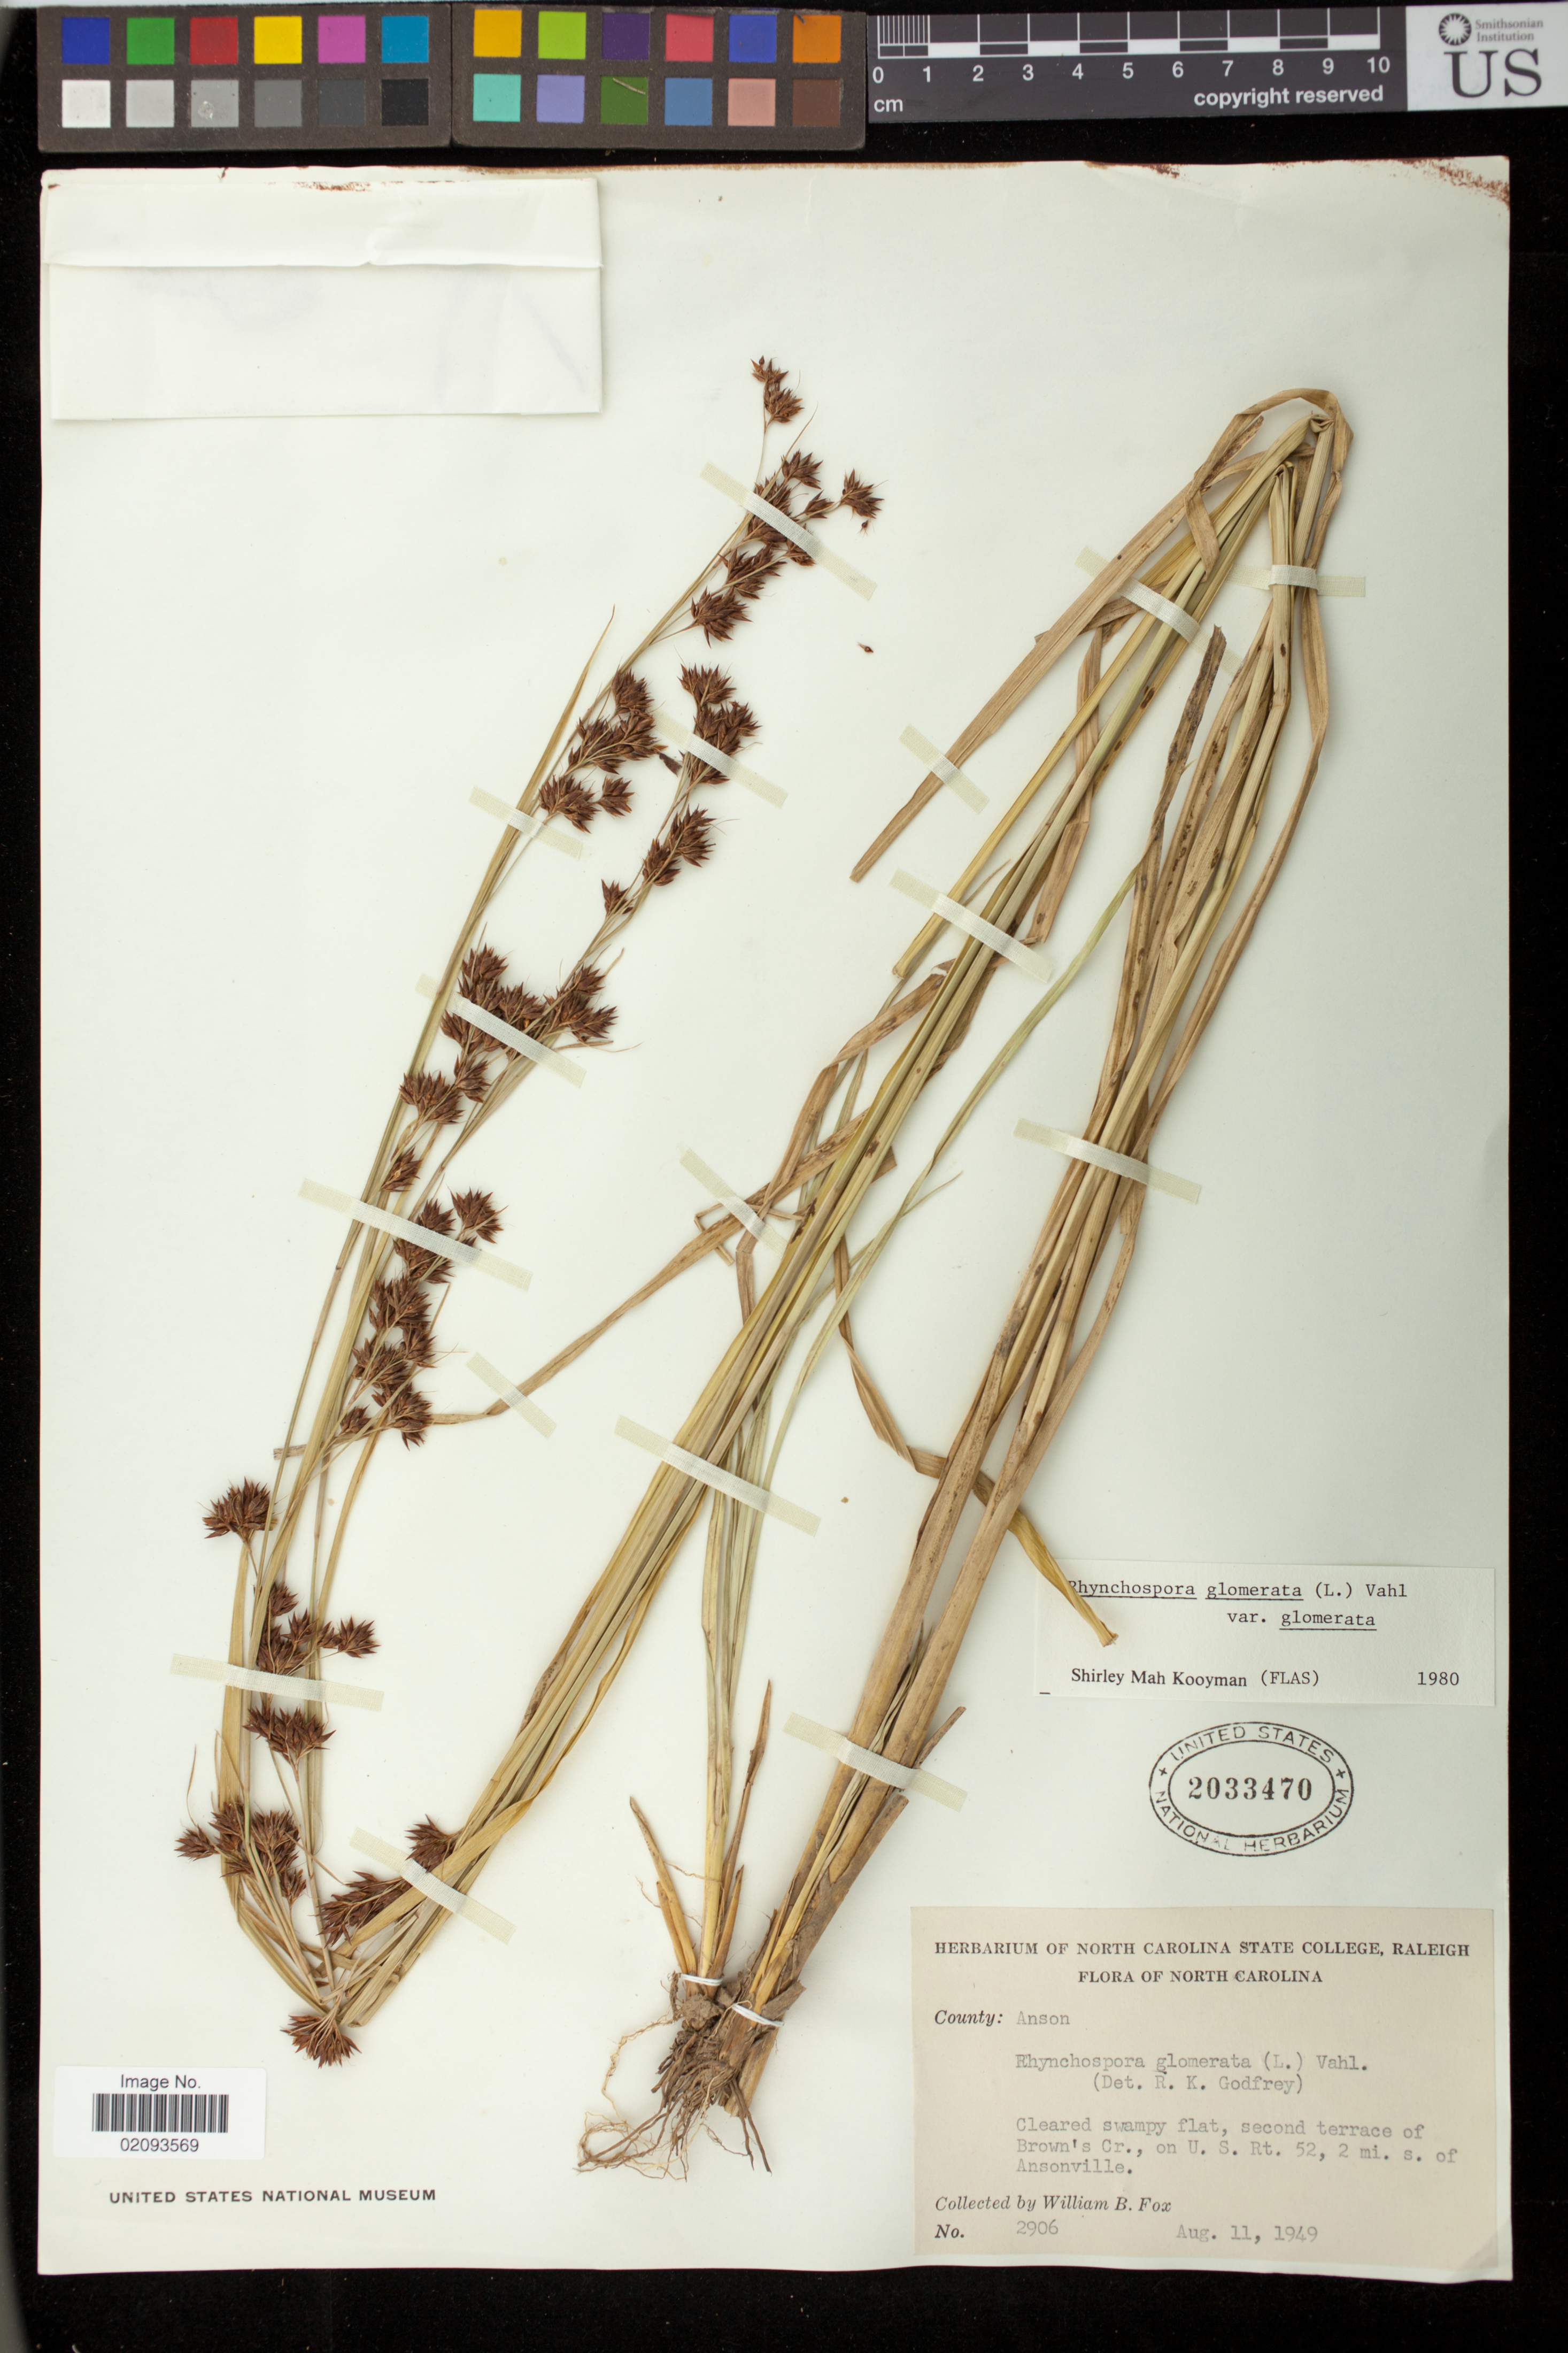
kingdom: Plantae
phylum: Tracheophyta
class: Liliopsida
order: Poales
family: Cyperaceae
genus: Rhynchospora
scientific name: Rhynchospora glomerata var. glomerata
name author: (L.) Vahl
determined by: Kooyman, S. M.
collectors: W. B. Fox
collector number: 2906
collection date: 1949-08-11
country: United States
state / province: North Carolina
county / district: Anson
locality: Second terrace of Brown's Cr., on U. S. Rt. 52, 2 mi. s. of Ansonville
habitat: Cleared swampy flat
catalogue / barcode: US 2033470